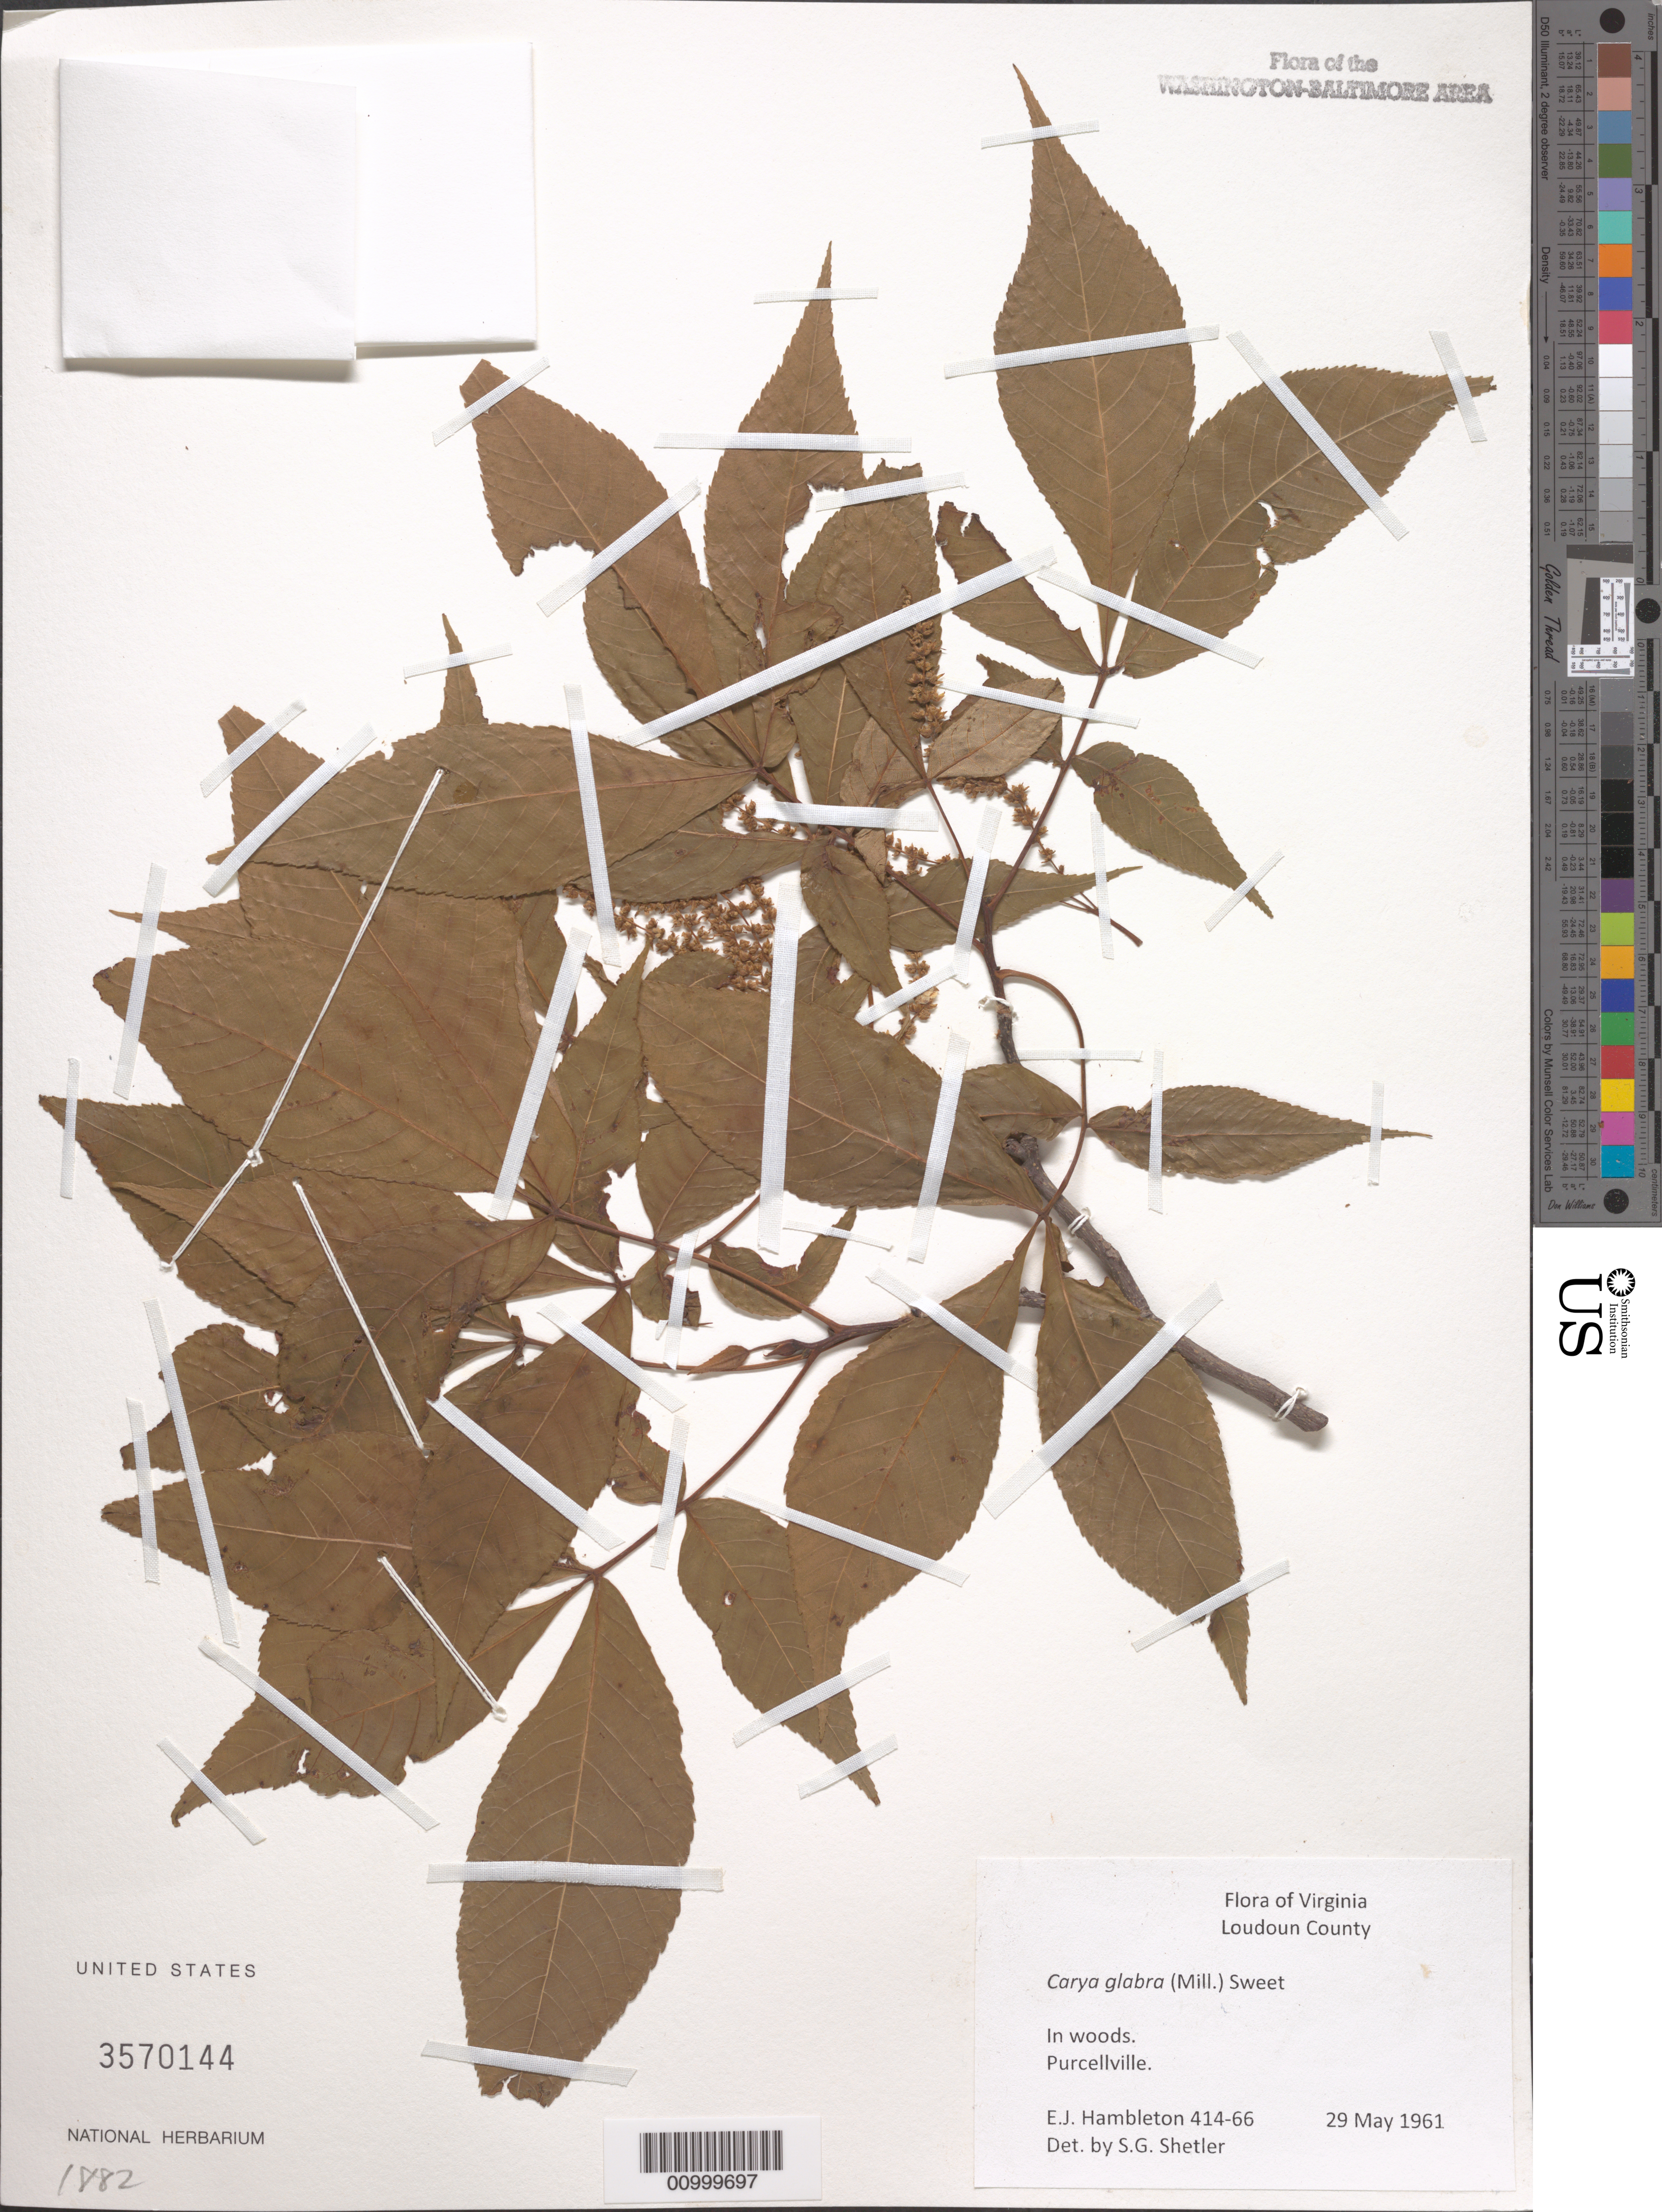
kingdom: Plantae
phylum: Tracheophyta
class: Magnoliopsida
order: Fagales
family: Juglandaceae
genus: Carya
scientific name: Carya glabra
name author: (Mill.) Sweet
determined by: Shetler, Stanwyn G., (US), NMNH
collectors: E. Hambleton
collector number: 414-66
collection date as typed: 29 May 1961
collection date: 1961-05-29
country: United States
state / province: Virginia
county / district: Loudoun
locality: Purcellville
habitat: In woods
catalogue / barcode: US 3570144